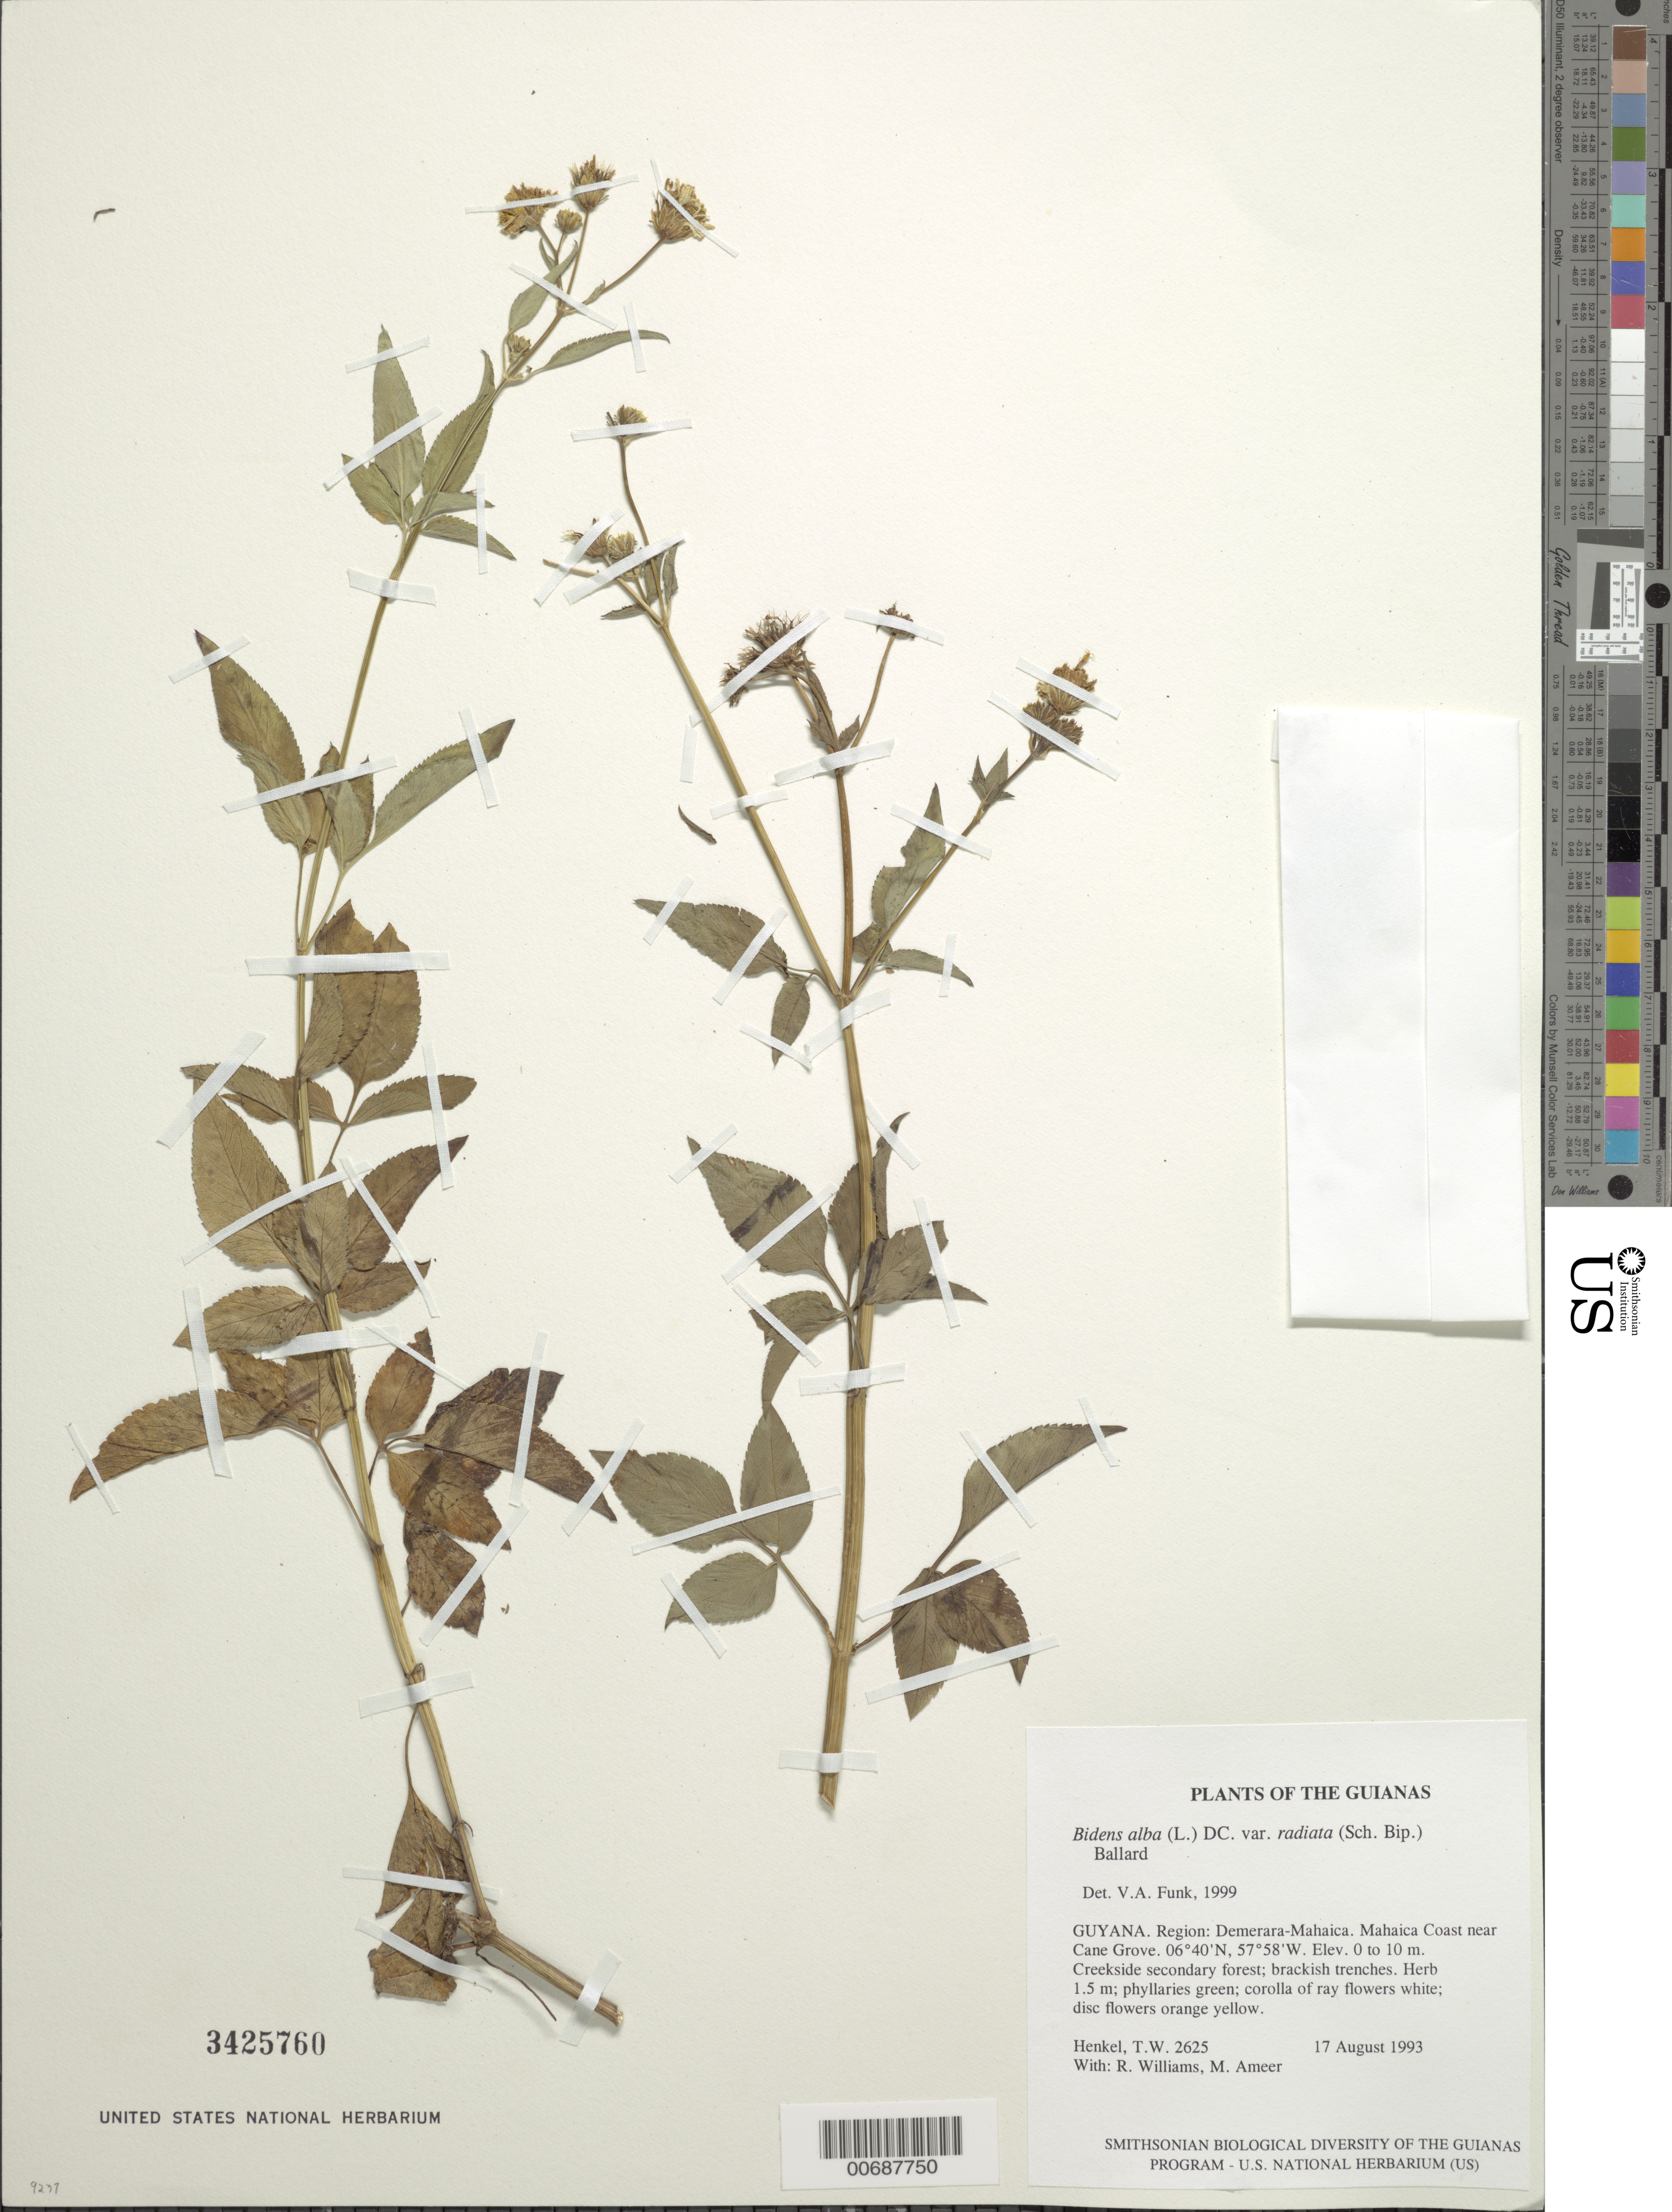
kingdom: Plantae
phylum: Tracheophyta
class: Magnoliopsida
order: Asterales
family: Asteraceae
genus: Bidens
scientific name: Bidens alba var. radiata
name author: (Sch. Bip.) R.E. Ballard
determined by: Funk, Vicki A., (BOT), Smithsonian Institution - National Museum of Natural History (UNITED STATES)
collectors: T. Henkel, R. Williams & M. Ameer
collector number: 2625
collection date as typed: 17 August 1993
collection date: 1993-08-17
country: Guyana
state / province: Demerara-Mahaica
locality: Mahaica Coast near Cane Grove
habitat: Creekside secondary forest; brackish trenches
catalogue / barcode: US 3425760